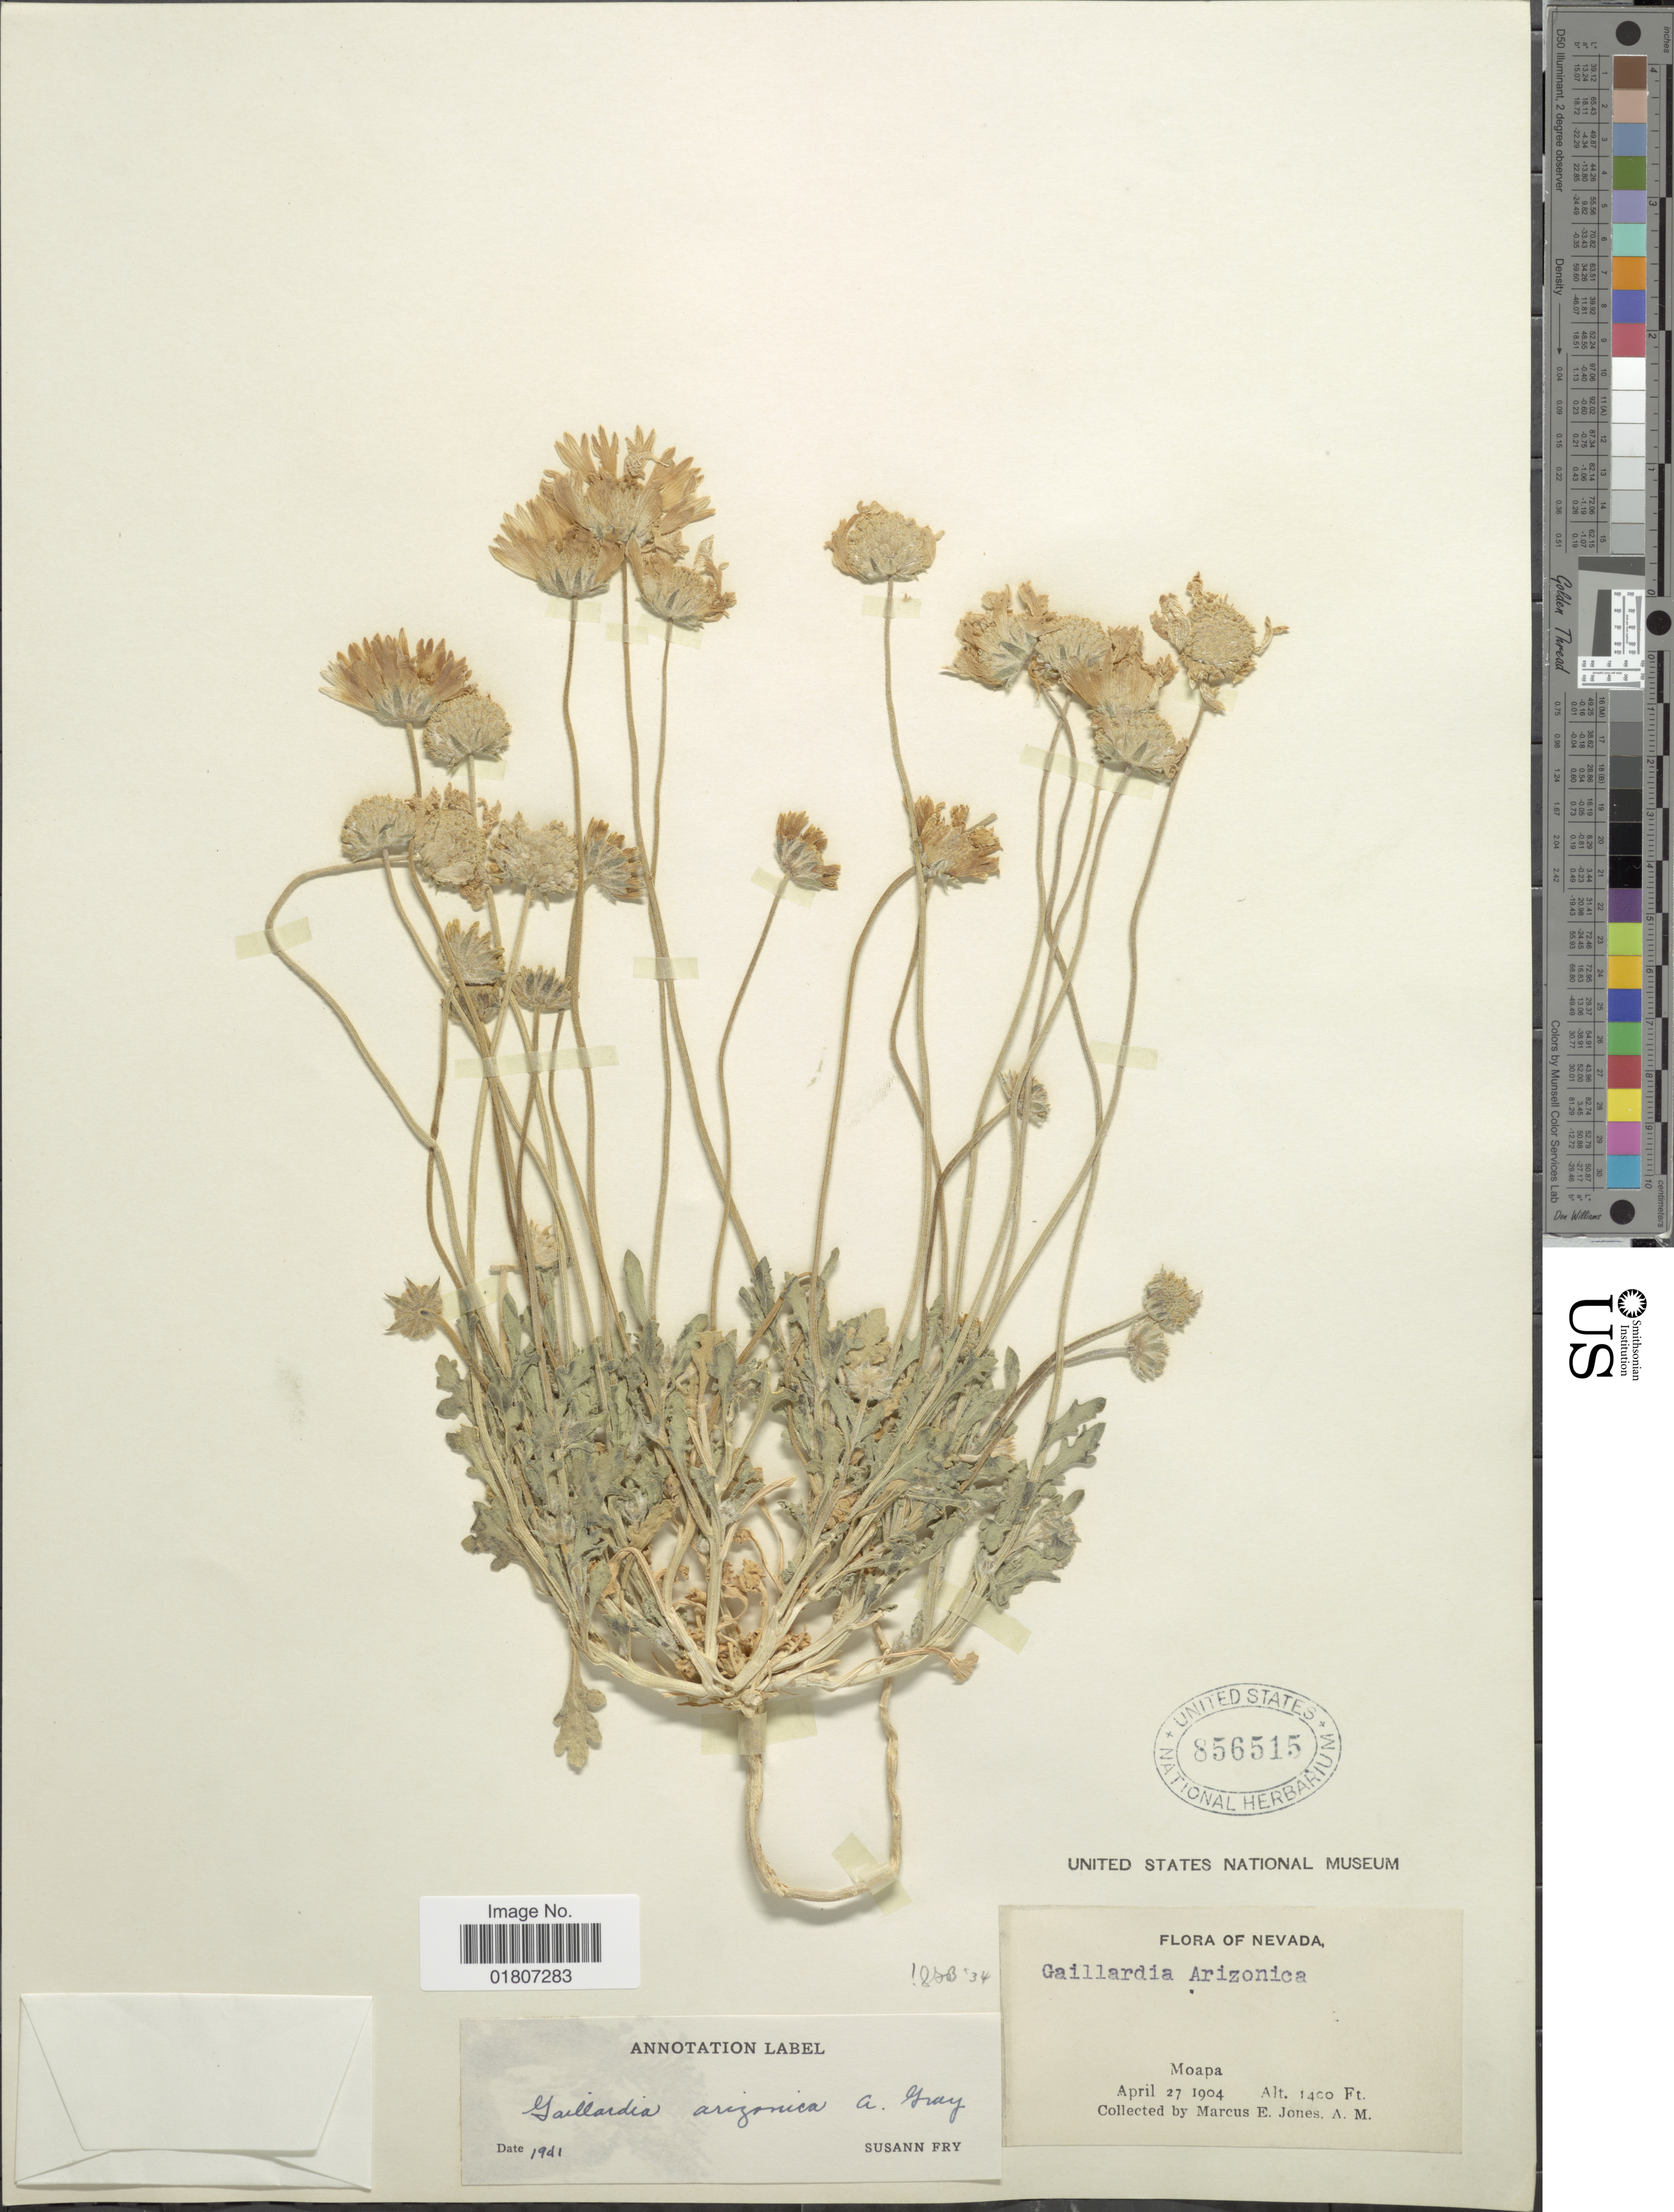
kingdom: Plantae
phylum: Tracheophyta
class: Magnoliopsida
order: Asterales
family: Asteraceae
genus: Gaillardia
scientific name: Gaillardia arizonica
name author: A. Gray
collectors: M. E. Jones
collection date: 1904-04-27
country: United States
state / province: Nevada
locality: Moapa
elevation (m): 427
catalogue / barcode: US 856515